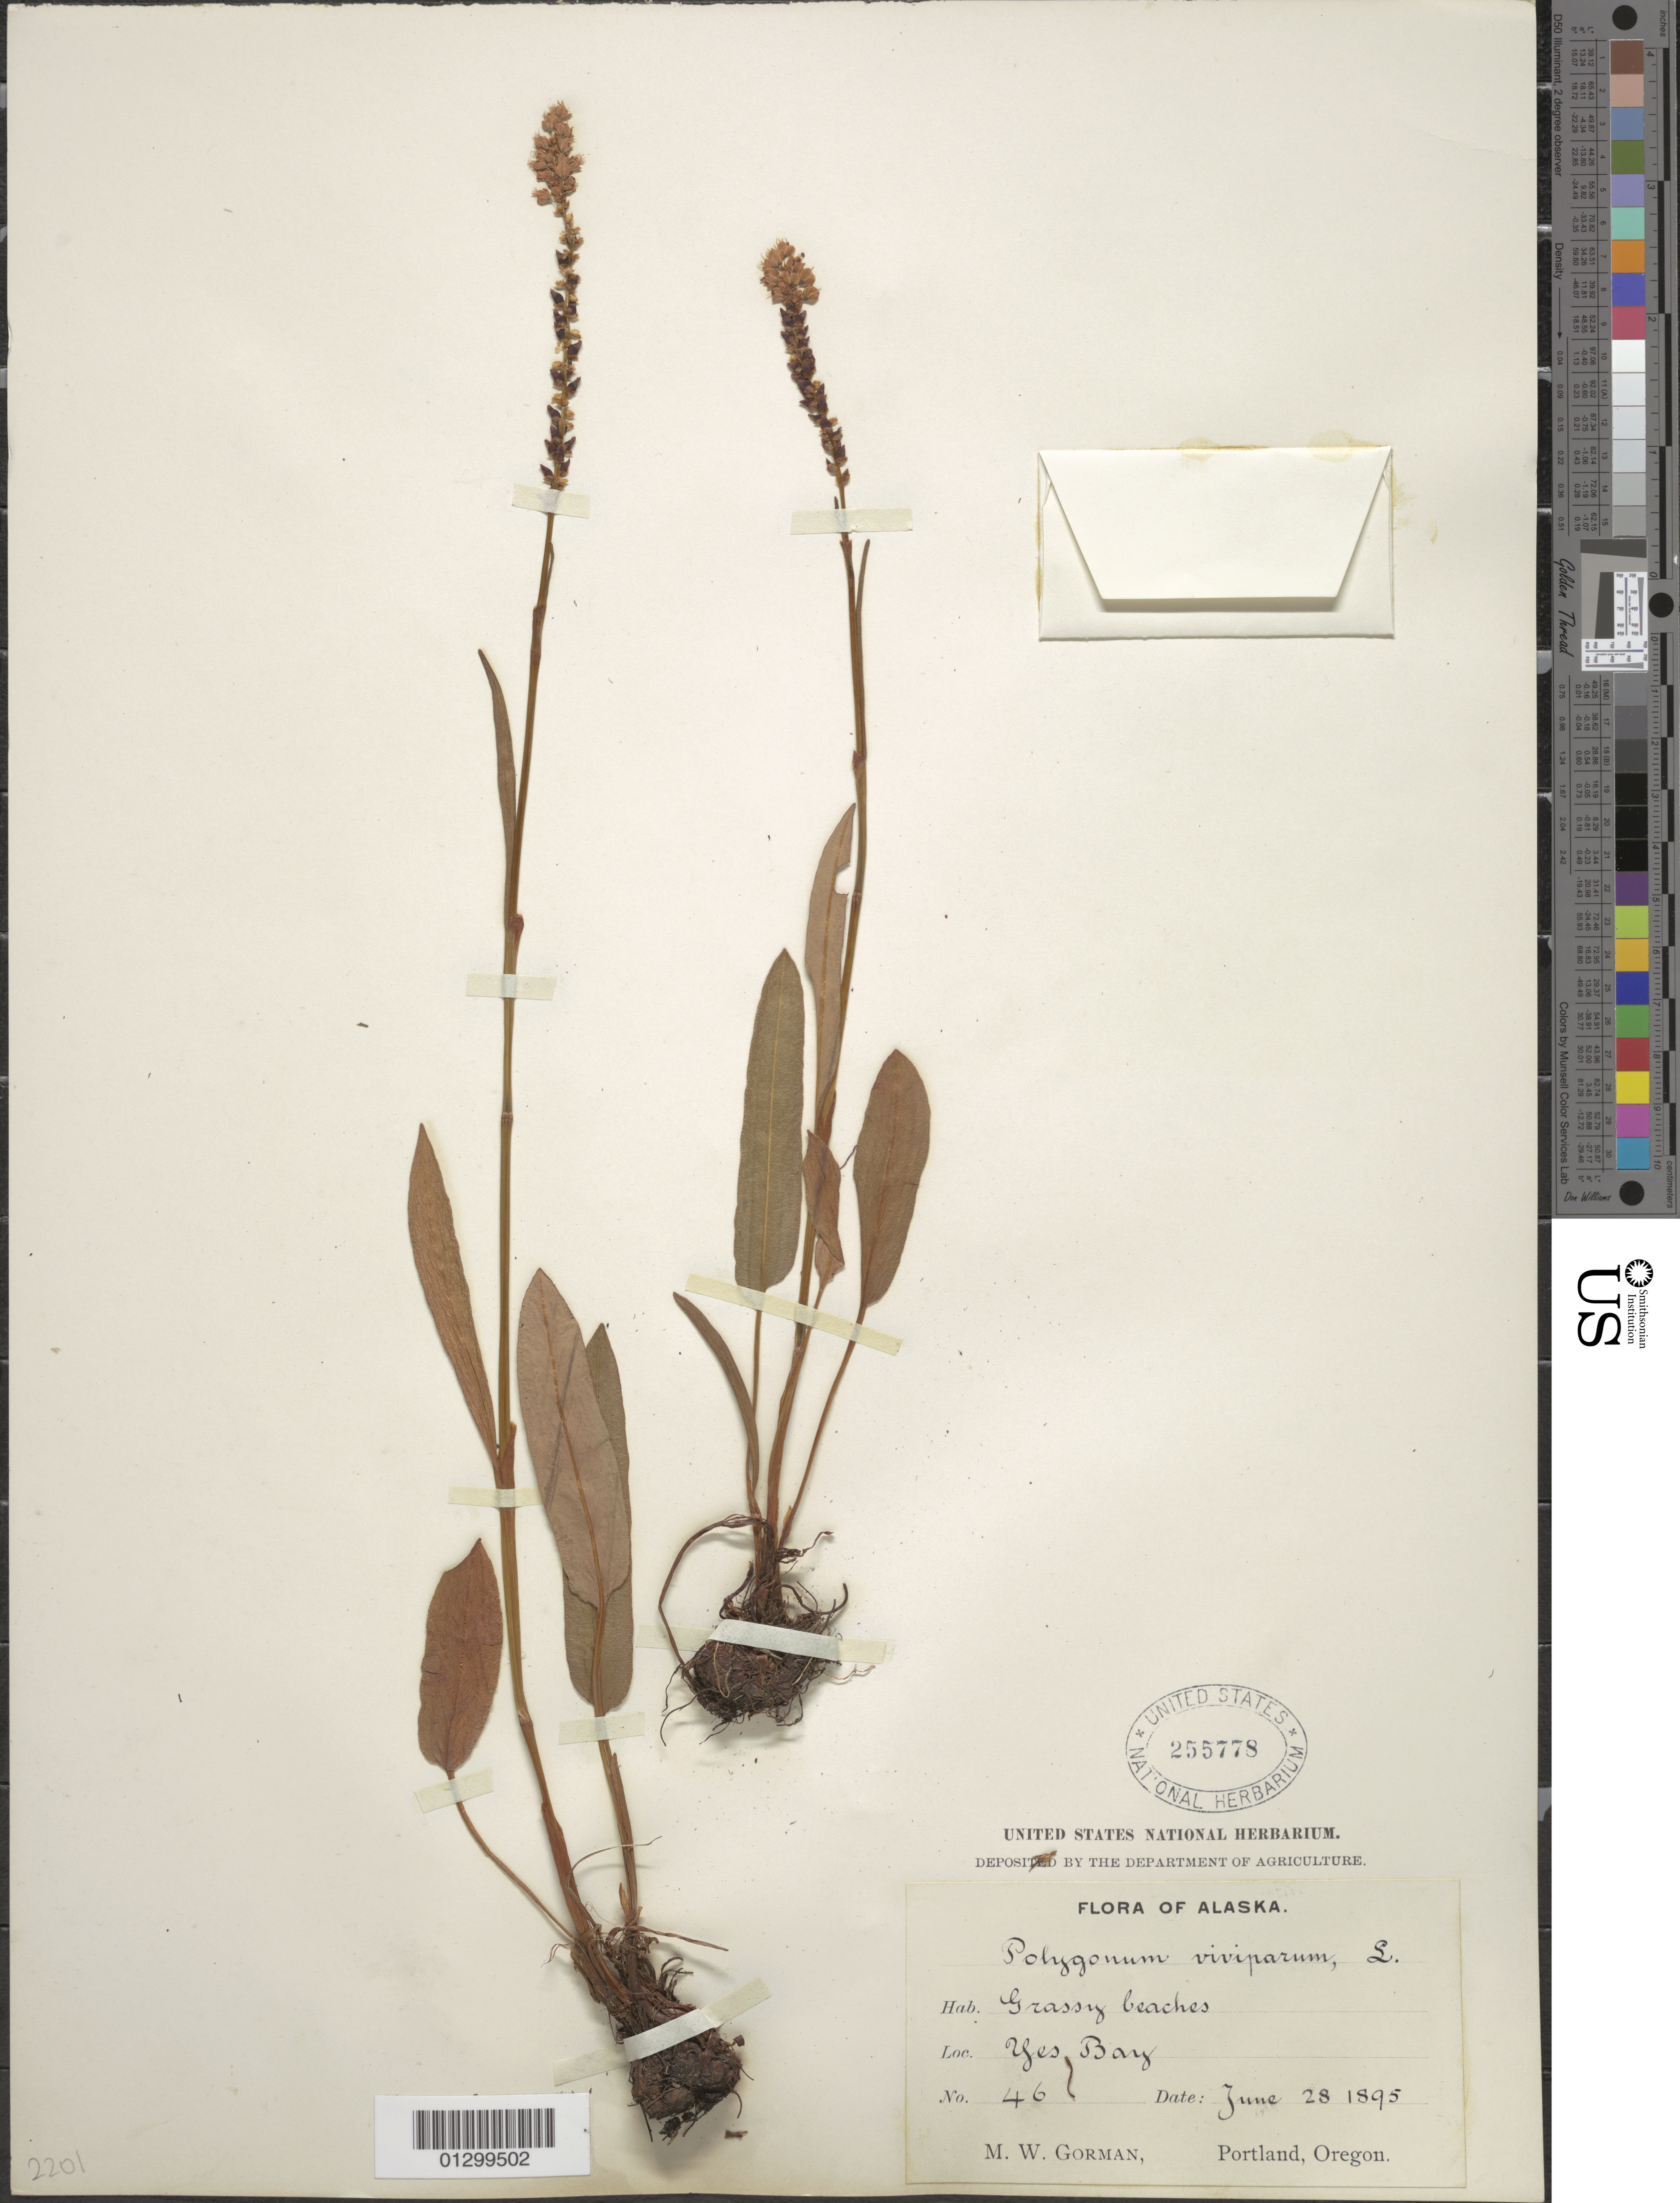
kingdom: Plantae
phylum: Tracheophyta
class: Magnoliopsida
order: Caryophyllales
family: Polygonaceae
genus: Bistorta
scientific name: Bistorta vivipara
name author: (L.) Delarbre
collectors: M. W. Gorman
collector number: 46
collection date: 1895-06-28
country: United States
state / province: Alaska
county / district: Ketchikan Gateway Borough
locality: Yes Bay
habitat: grassy beaches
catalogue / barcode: US 255778